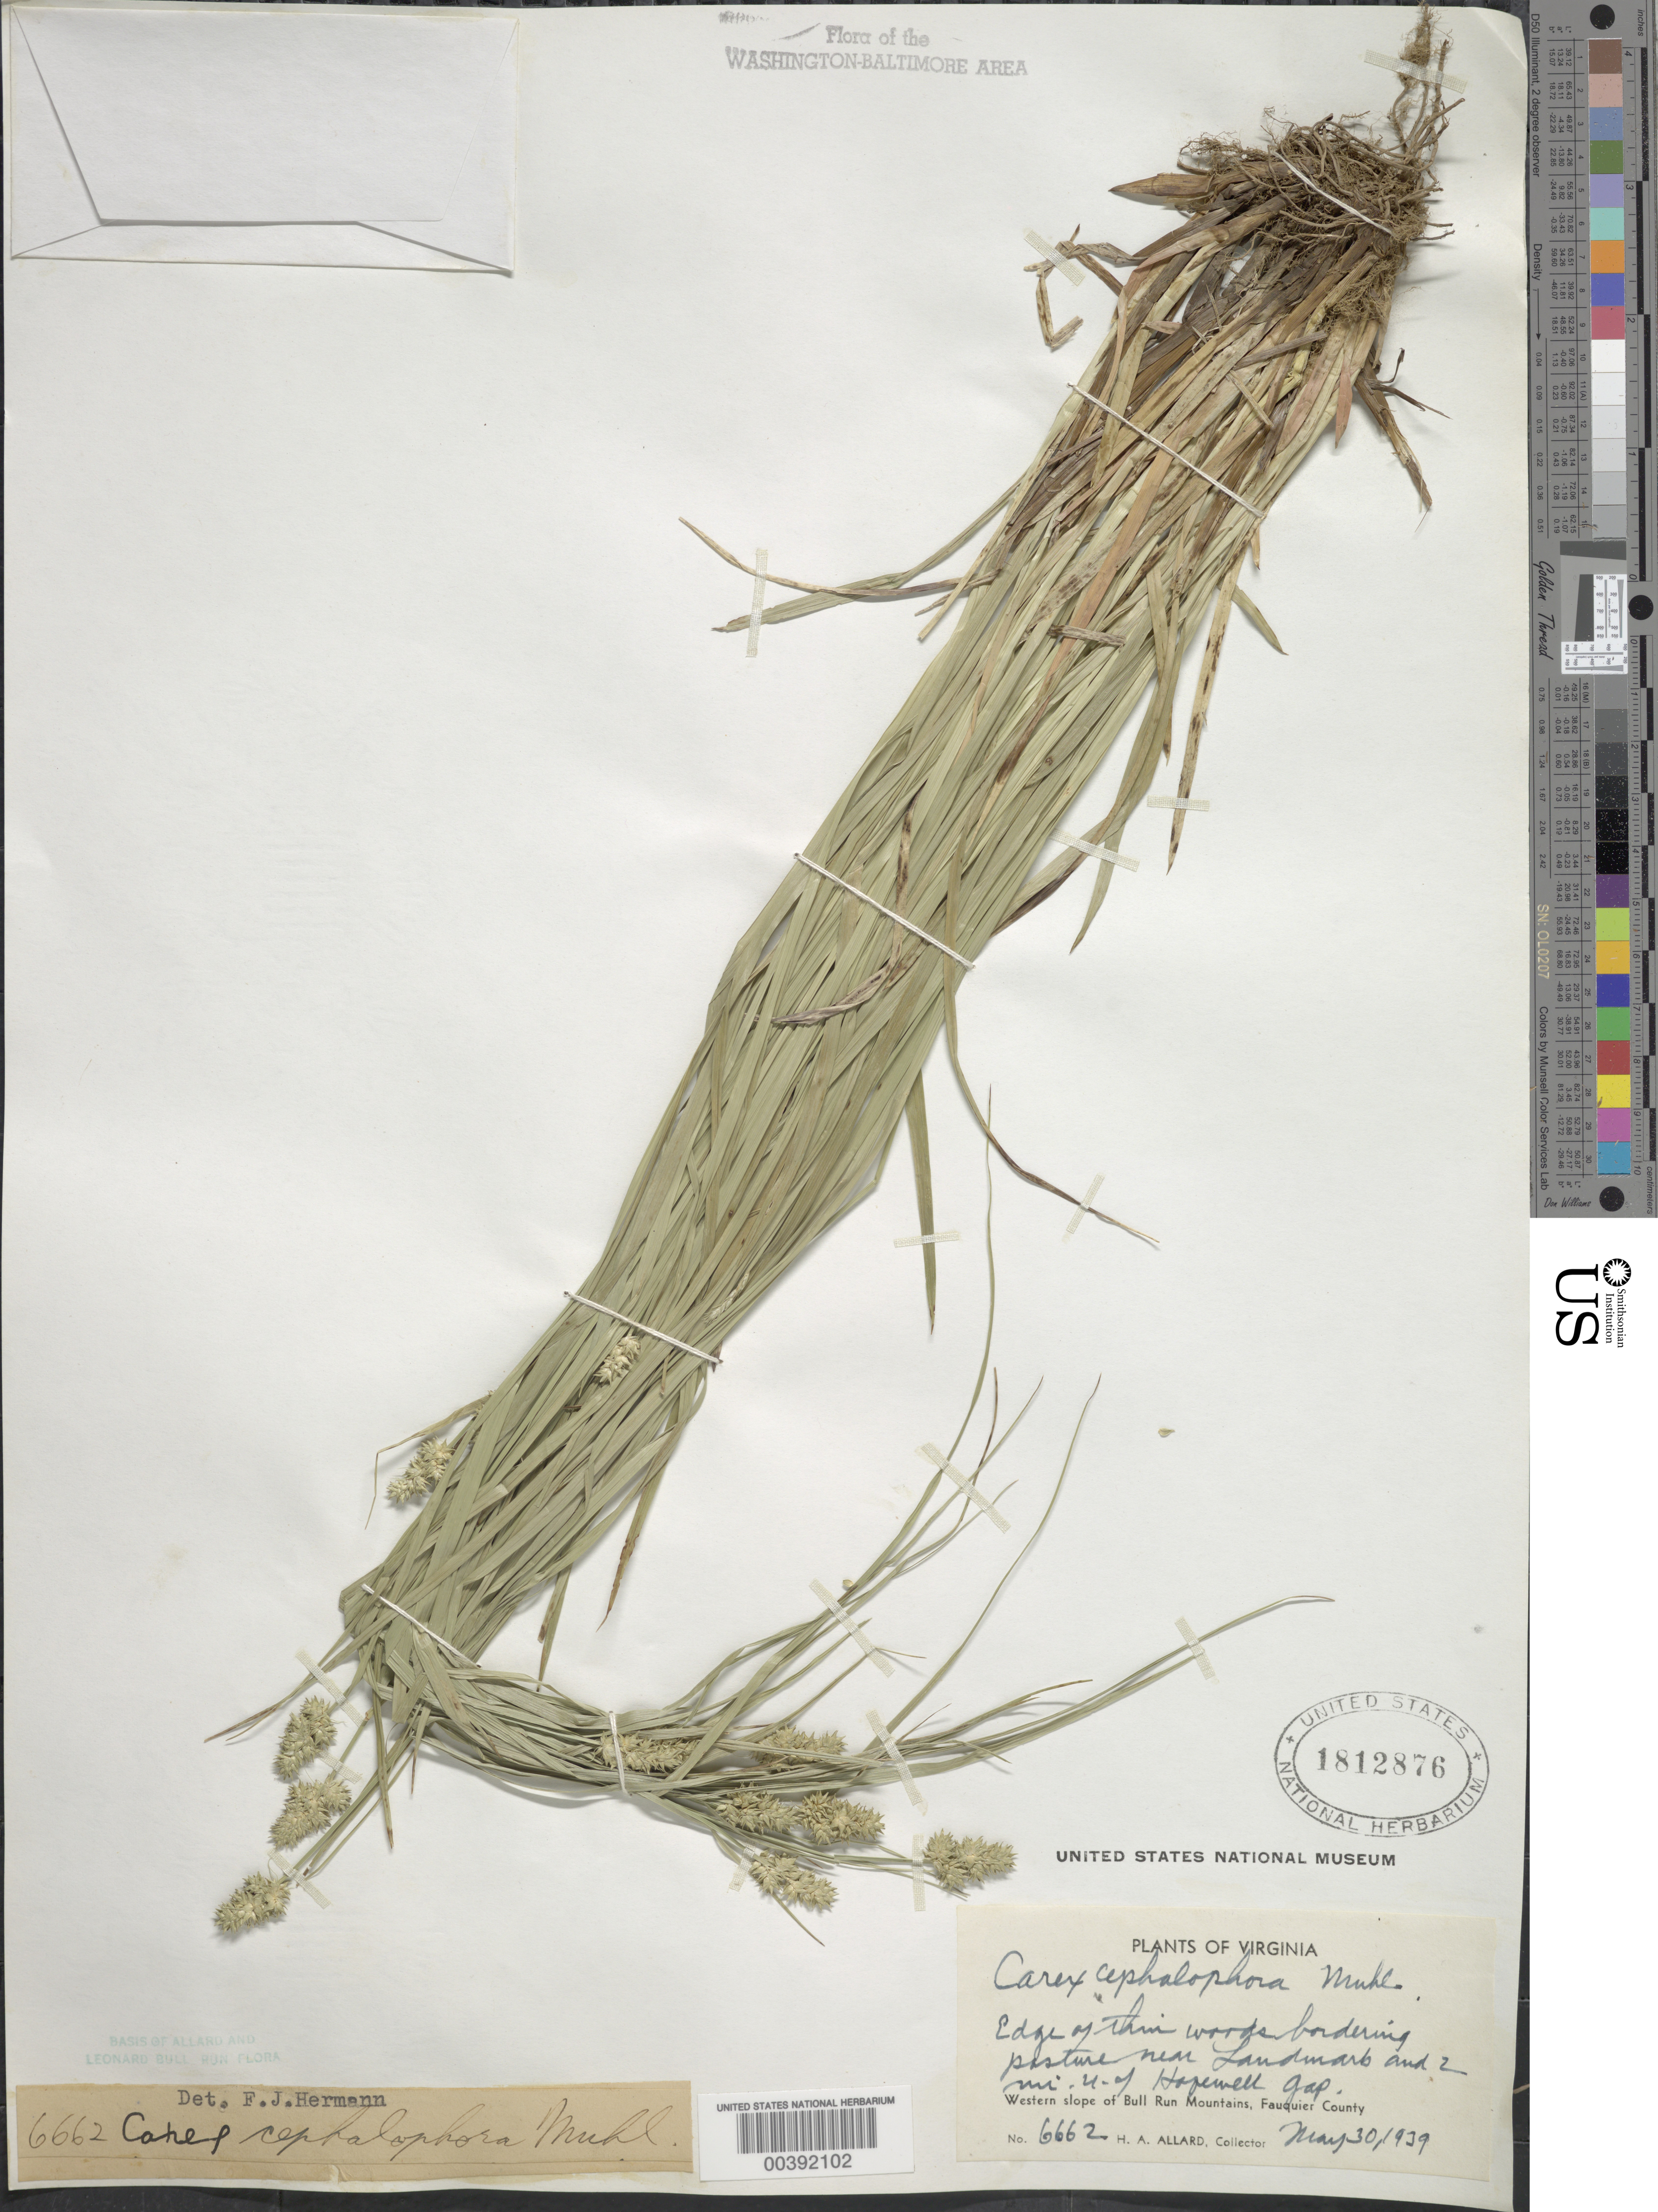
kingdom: Plantae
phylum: Tracheophyta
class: Liliopsida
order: Poales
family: Cyperaceae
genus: Carex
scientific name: Carex cephalophora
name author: Muhl. ex Willd.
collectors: H. A. Allard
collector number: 6662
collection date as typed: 30 May 1939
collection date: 1939-05-30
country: United States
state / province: Virginia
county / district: Fauquier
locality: N of Hopewell Gap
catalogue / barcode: US 1812876